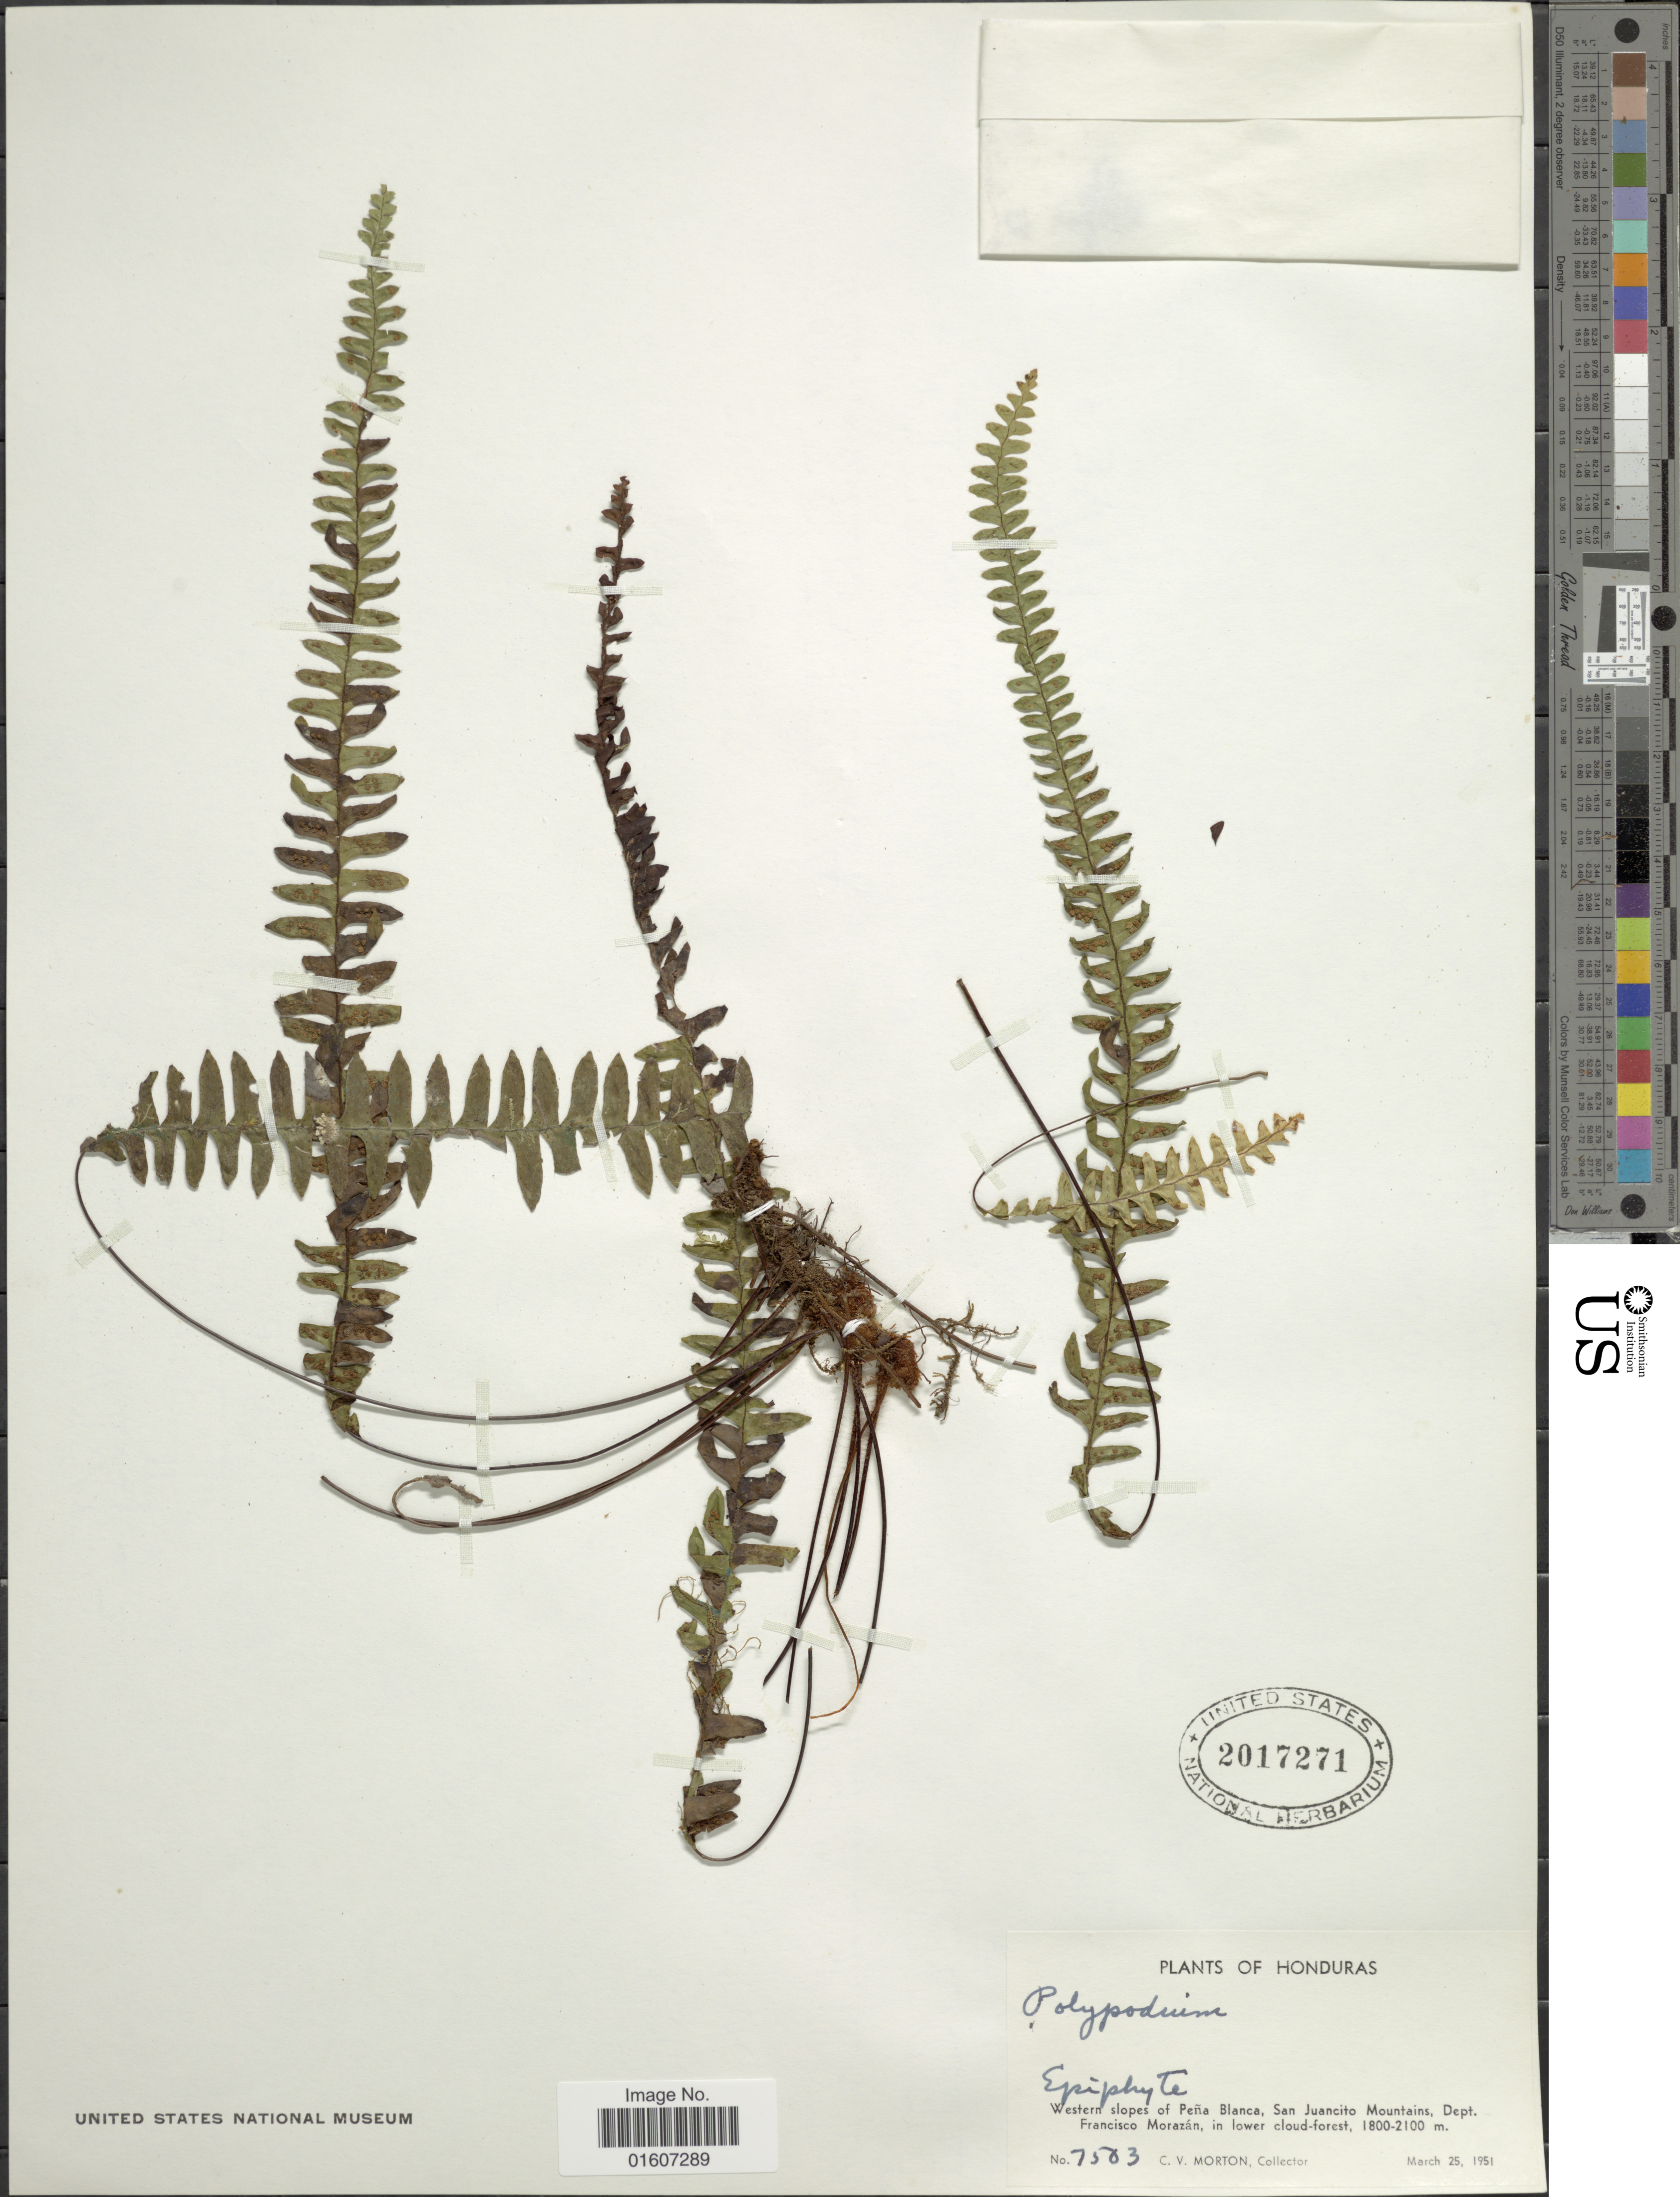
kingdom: Plantae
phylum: Tracheophyta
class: Polypodiopsida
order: Polypodiales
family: Polypodiaceae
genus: Terpsichore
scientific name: Terpsichore asplenifolia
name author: (L.) A.R. Sm.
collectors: C. V. Morton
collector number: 7503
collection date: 1951-03-25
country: Honduras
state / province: Fco. Morazán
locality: Western slopes of Peña Blanca, San Juancito Mountains, Dept. Francisco Morazán, in lower cloud-forest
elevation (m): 1800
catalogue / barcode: US 2017271